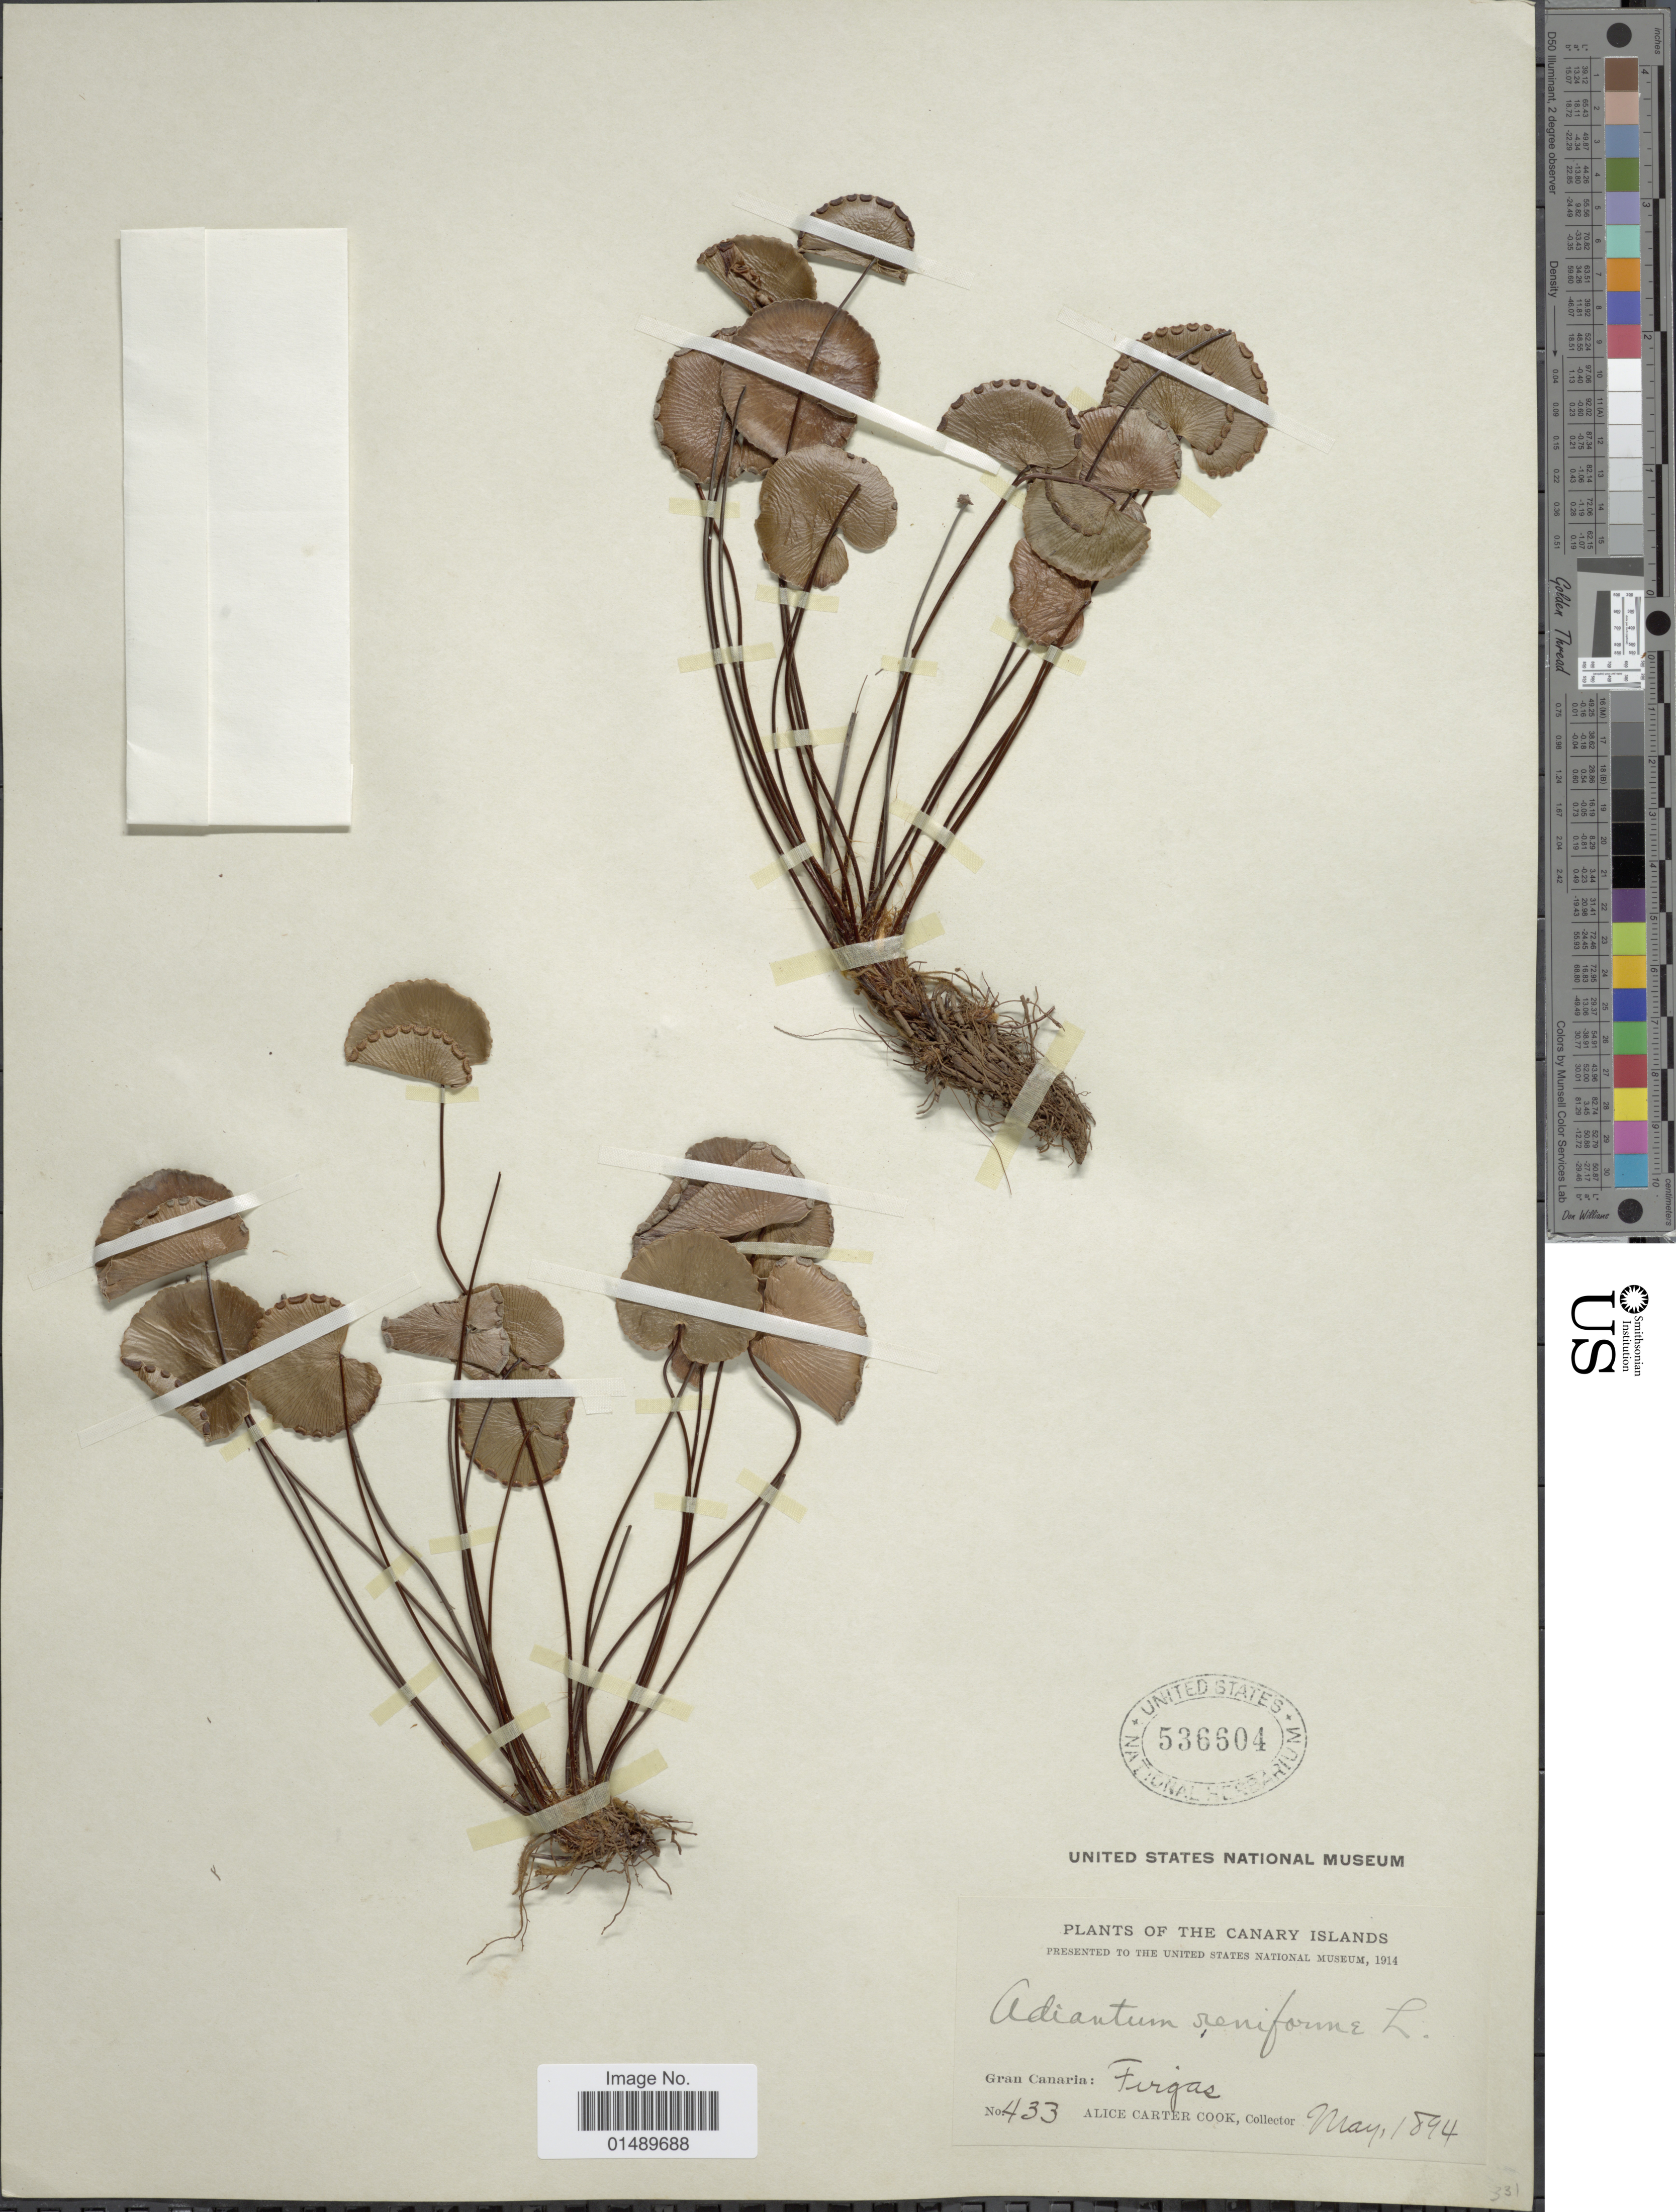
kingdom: Plantae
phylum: Tracheophyta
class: Polypodiopsida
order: Polypodiales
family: Pteridaceae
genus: Adiantum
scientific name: Adiantum reniforme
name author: L.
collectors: Alice C. Cook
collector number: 433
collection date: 1894-05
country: Spain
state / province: Canarias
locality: Canary Islands, Gran Canaria: Firgas.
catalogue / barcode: US 536604